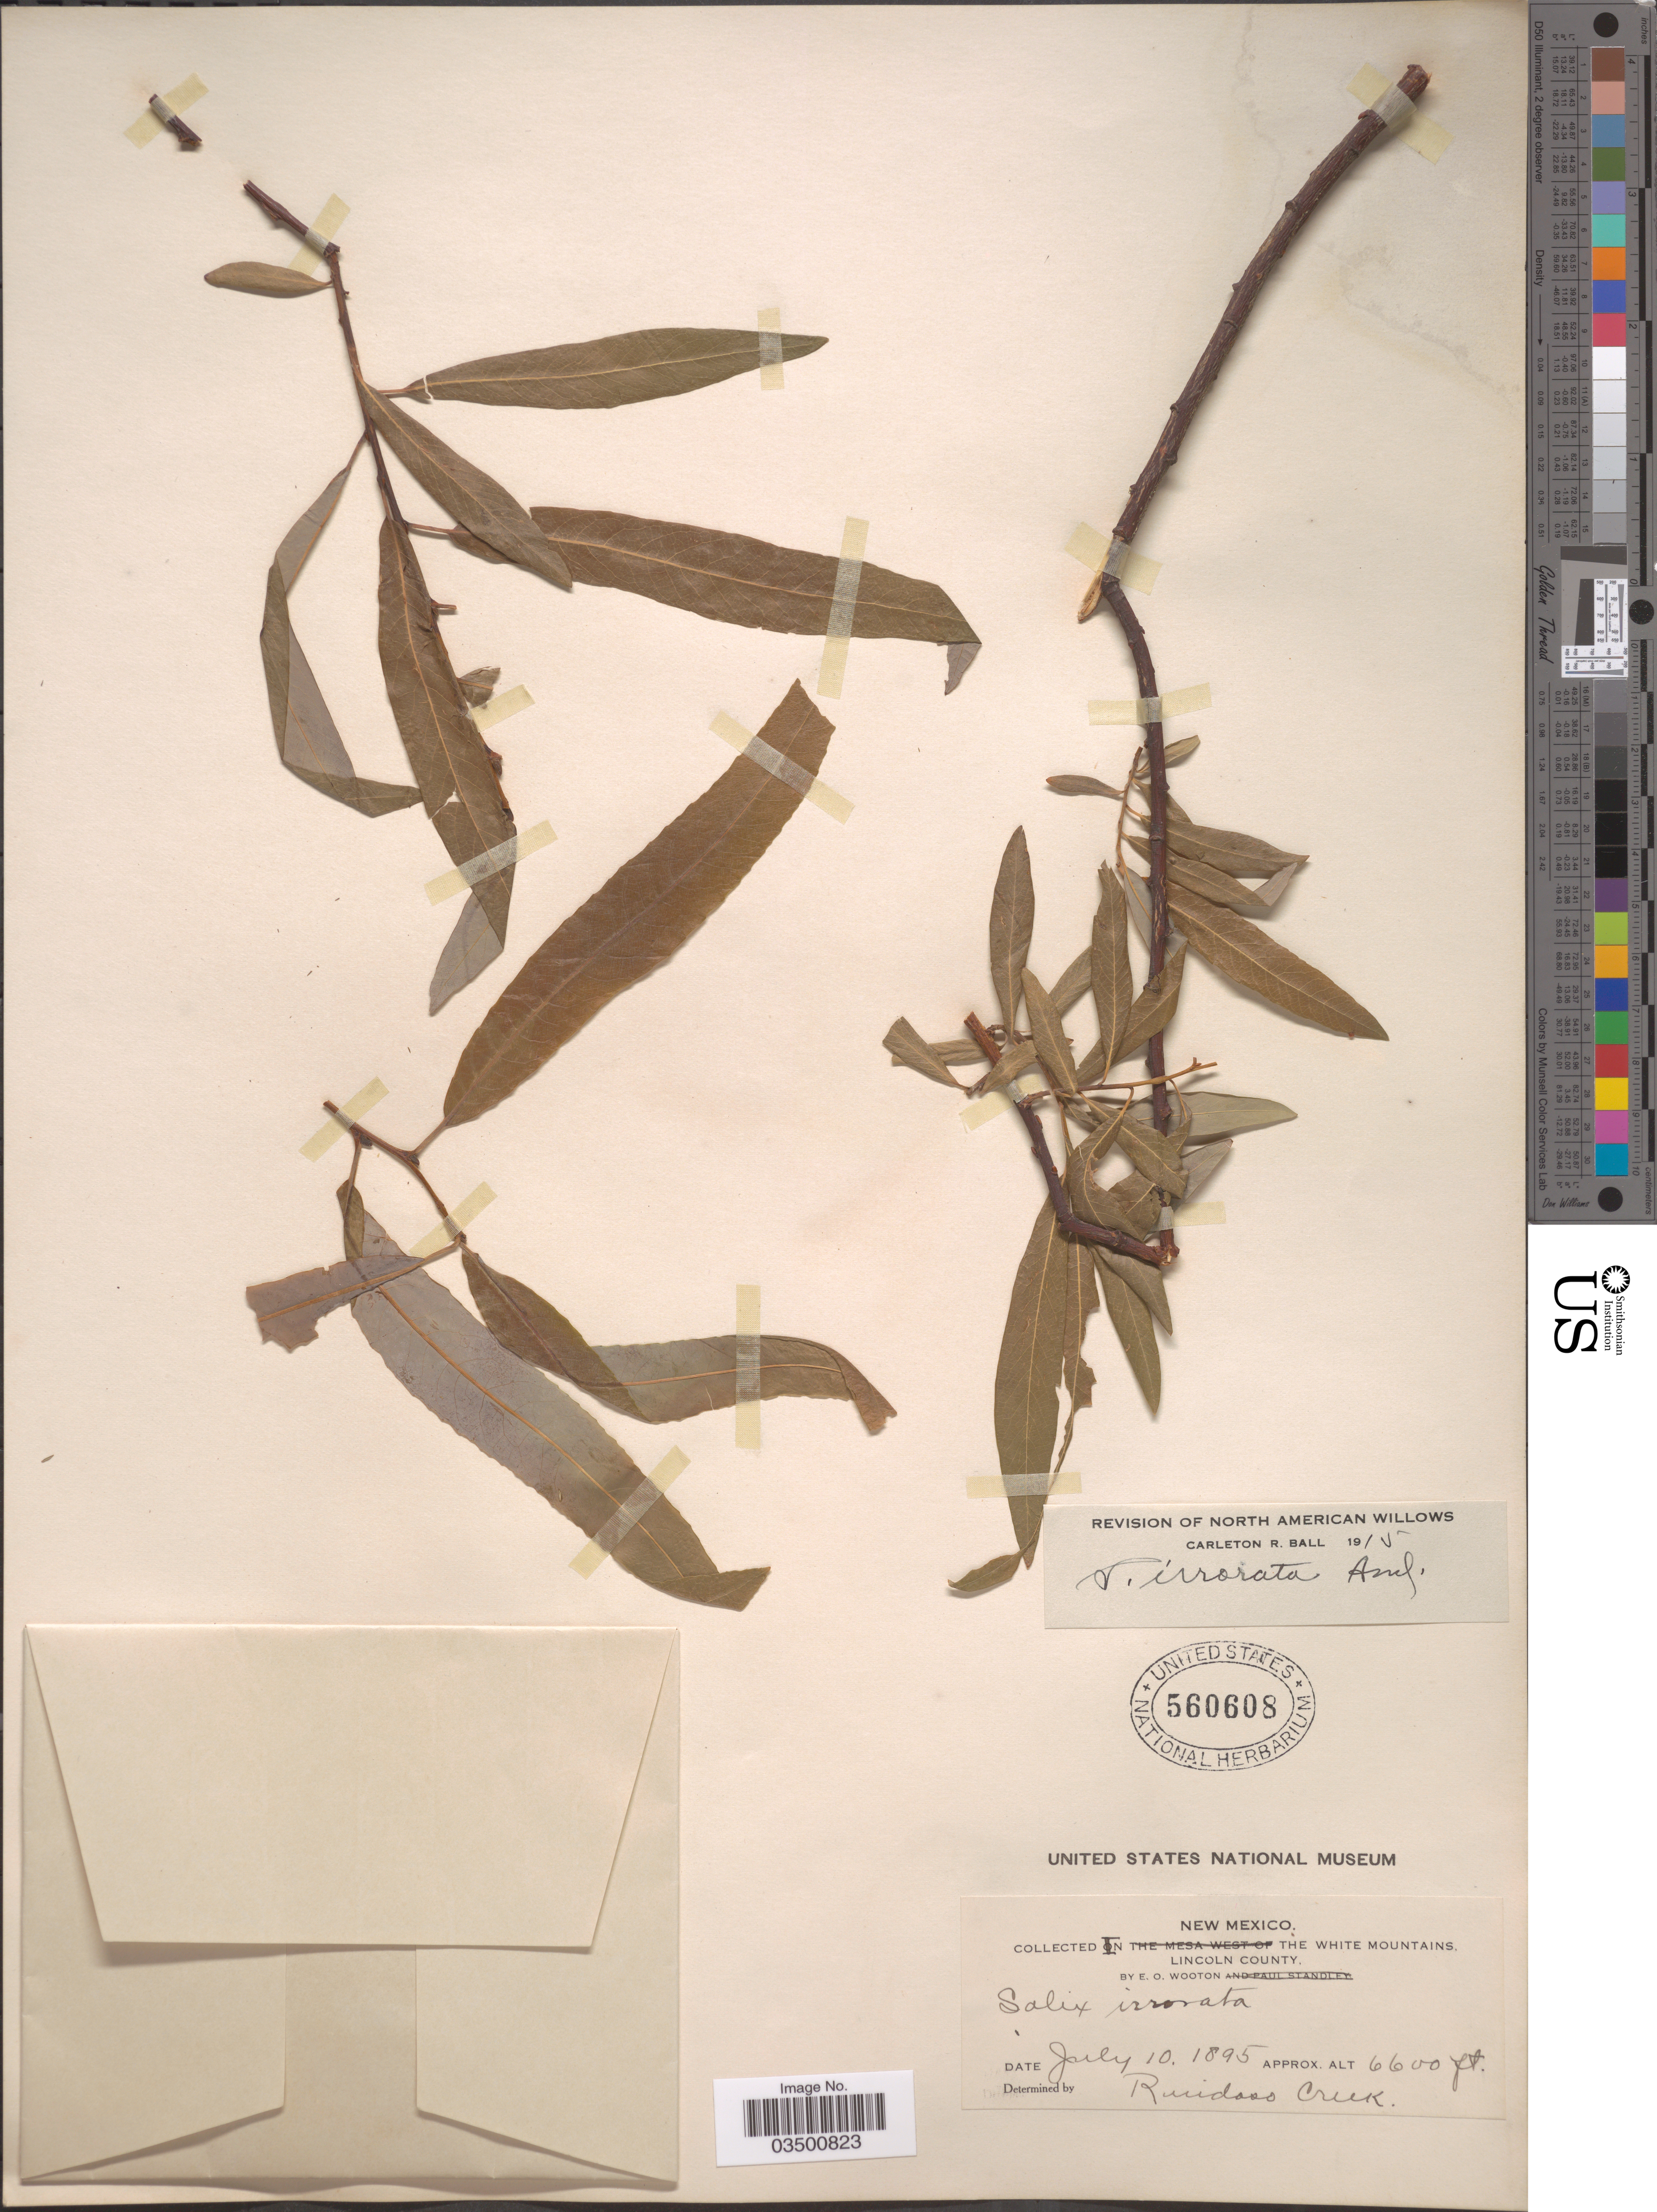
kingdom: Plantae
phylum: Tracheophyta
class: Magnoliopsida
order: Malpighiales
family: Salicaceae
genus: Salix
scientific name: Salix irrorata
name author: Andersson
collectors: E. O. Wooton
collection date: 1895-07-10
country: United States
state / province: New Mexico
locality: In the White Mountains, Lincoln County. Ruidoso Creek.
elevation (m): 2012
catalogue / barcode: US 560608